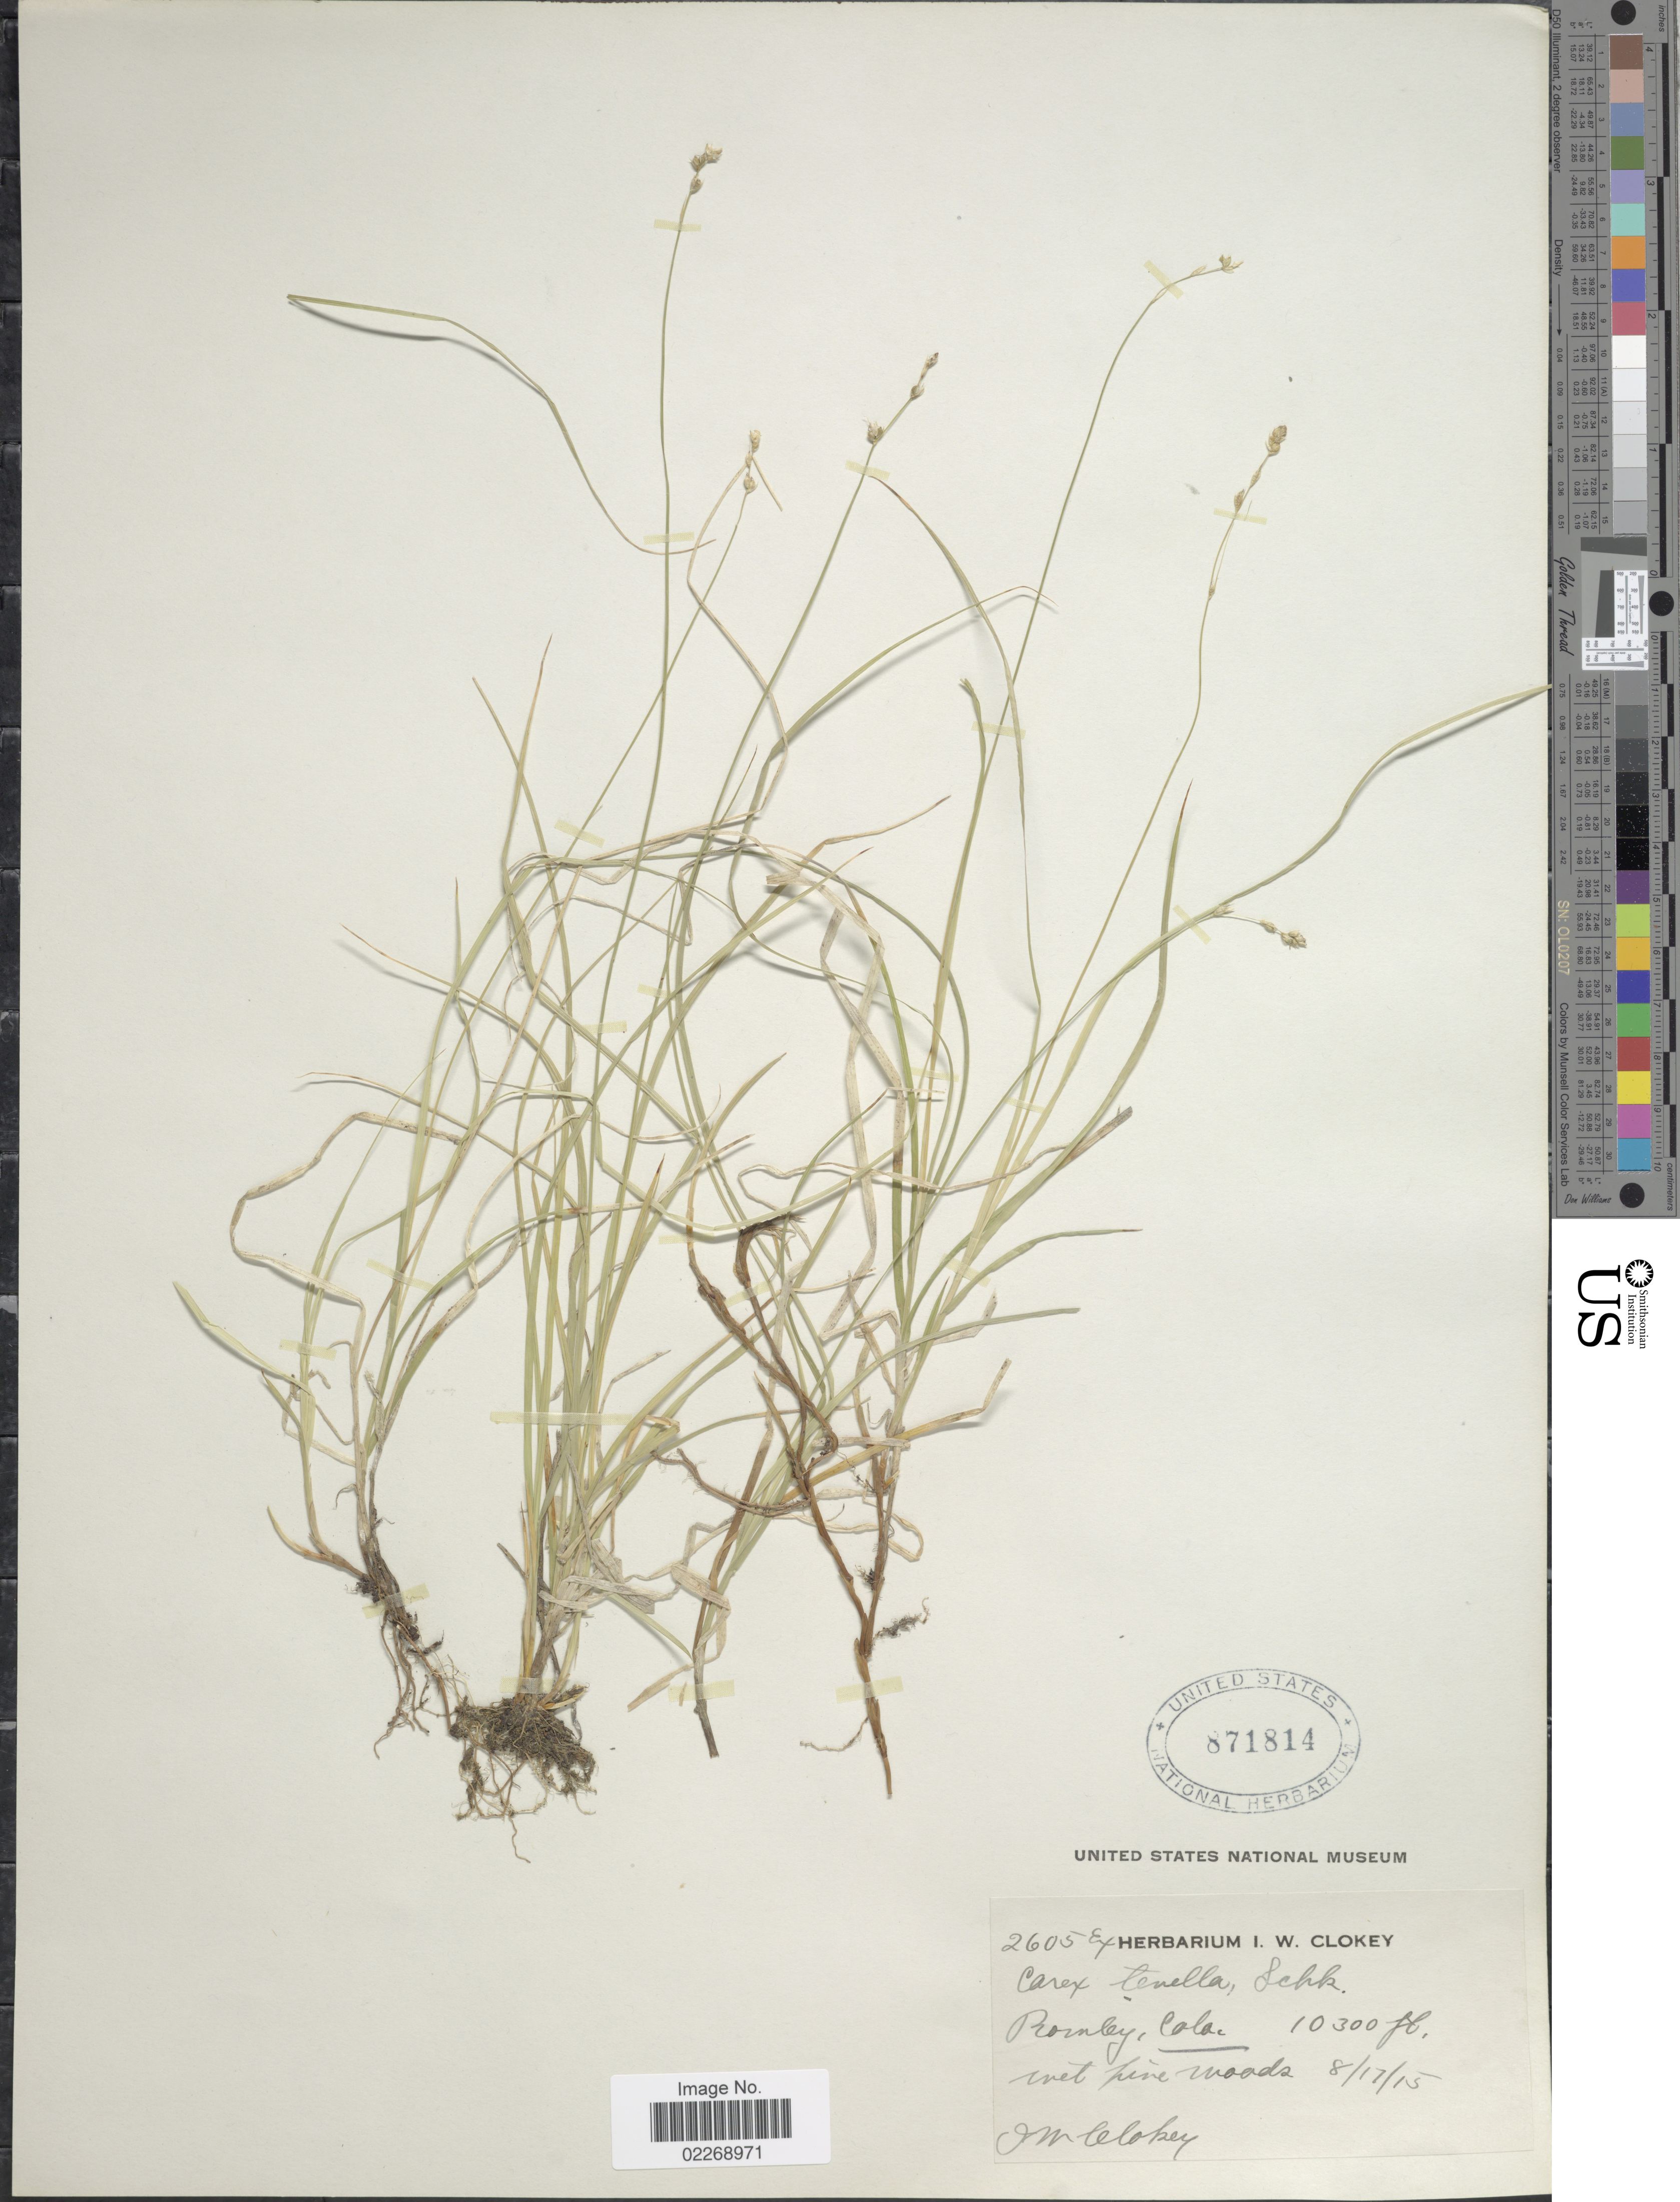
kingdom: Plantae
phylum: Tracheophyta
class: Liliopsida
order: Poales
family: Cyperaceae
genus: Carex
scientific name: Carex disperma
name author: Dewey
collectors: I. W. Clokey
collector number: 2605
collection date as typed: Transcribed d/m/y: 17/8/15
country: United States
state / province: Colorado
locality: Rowley, wet pine woods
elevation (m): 3139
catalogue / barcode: US 871814